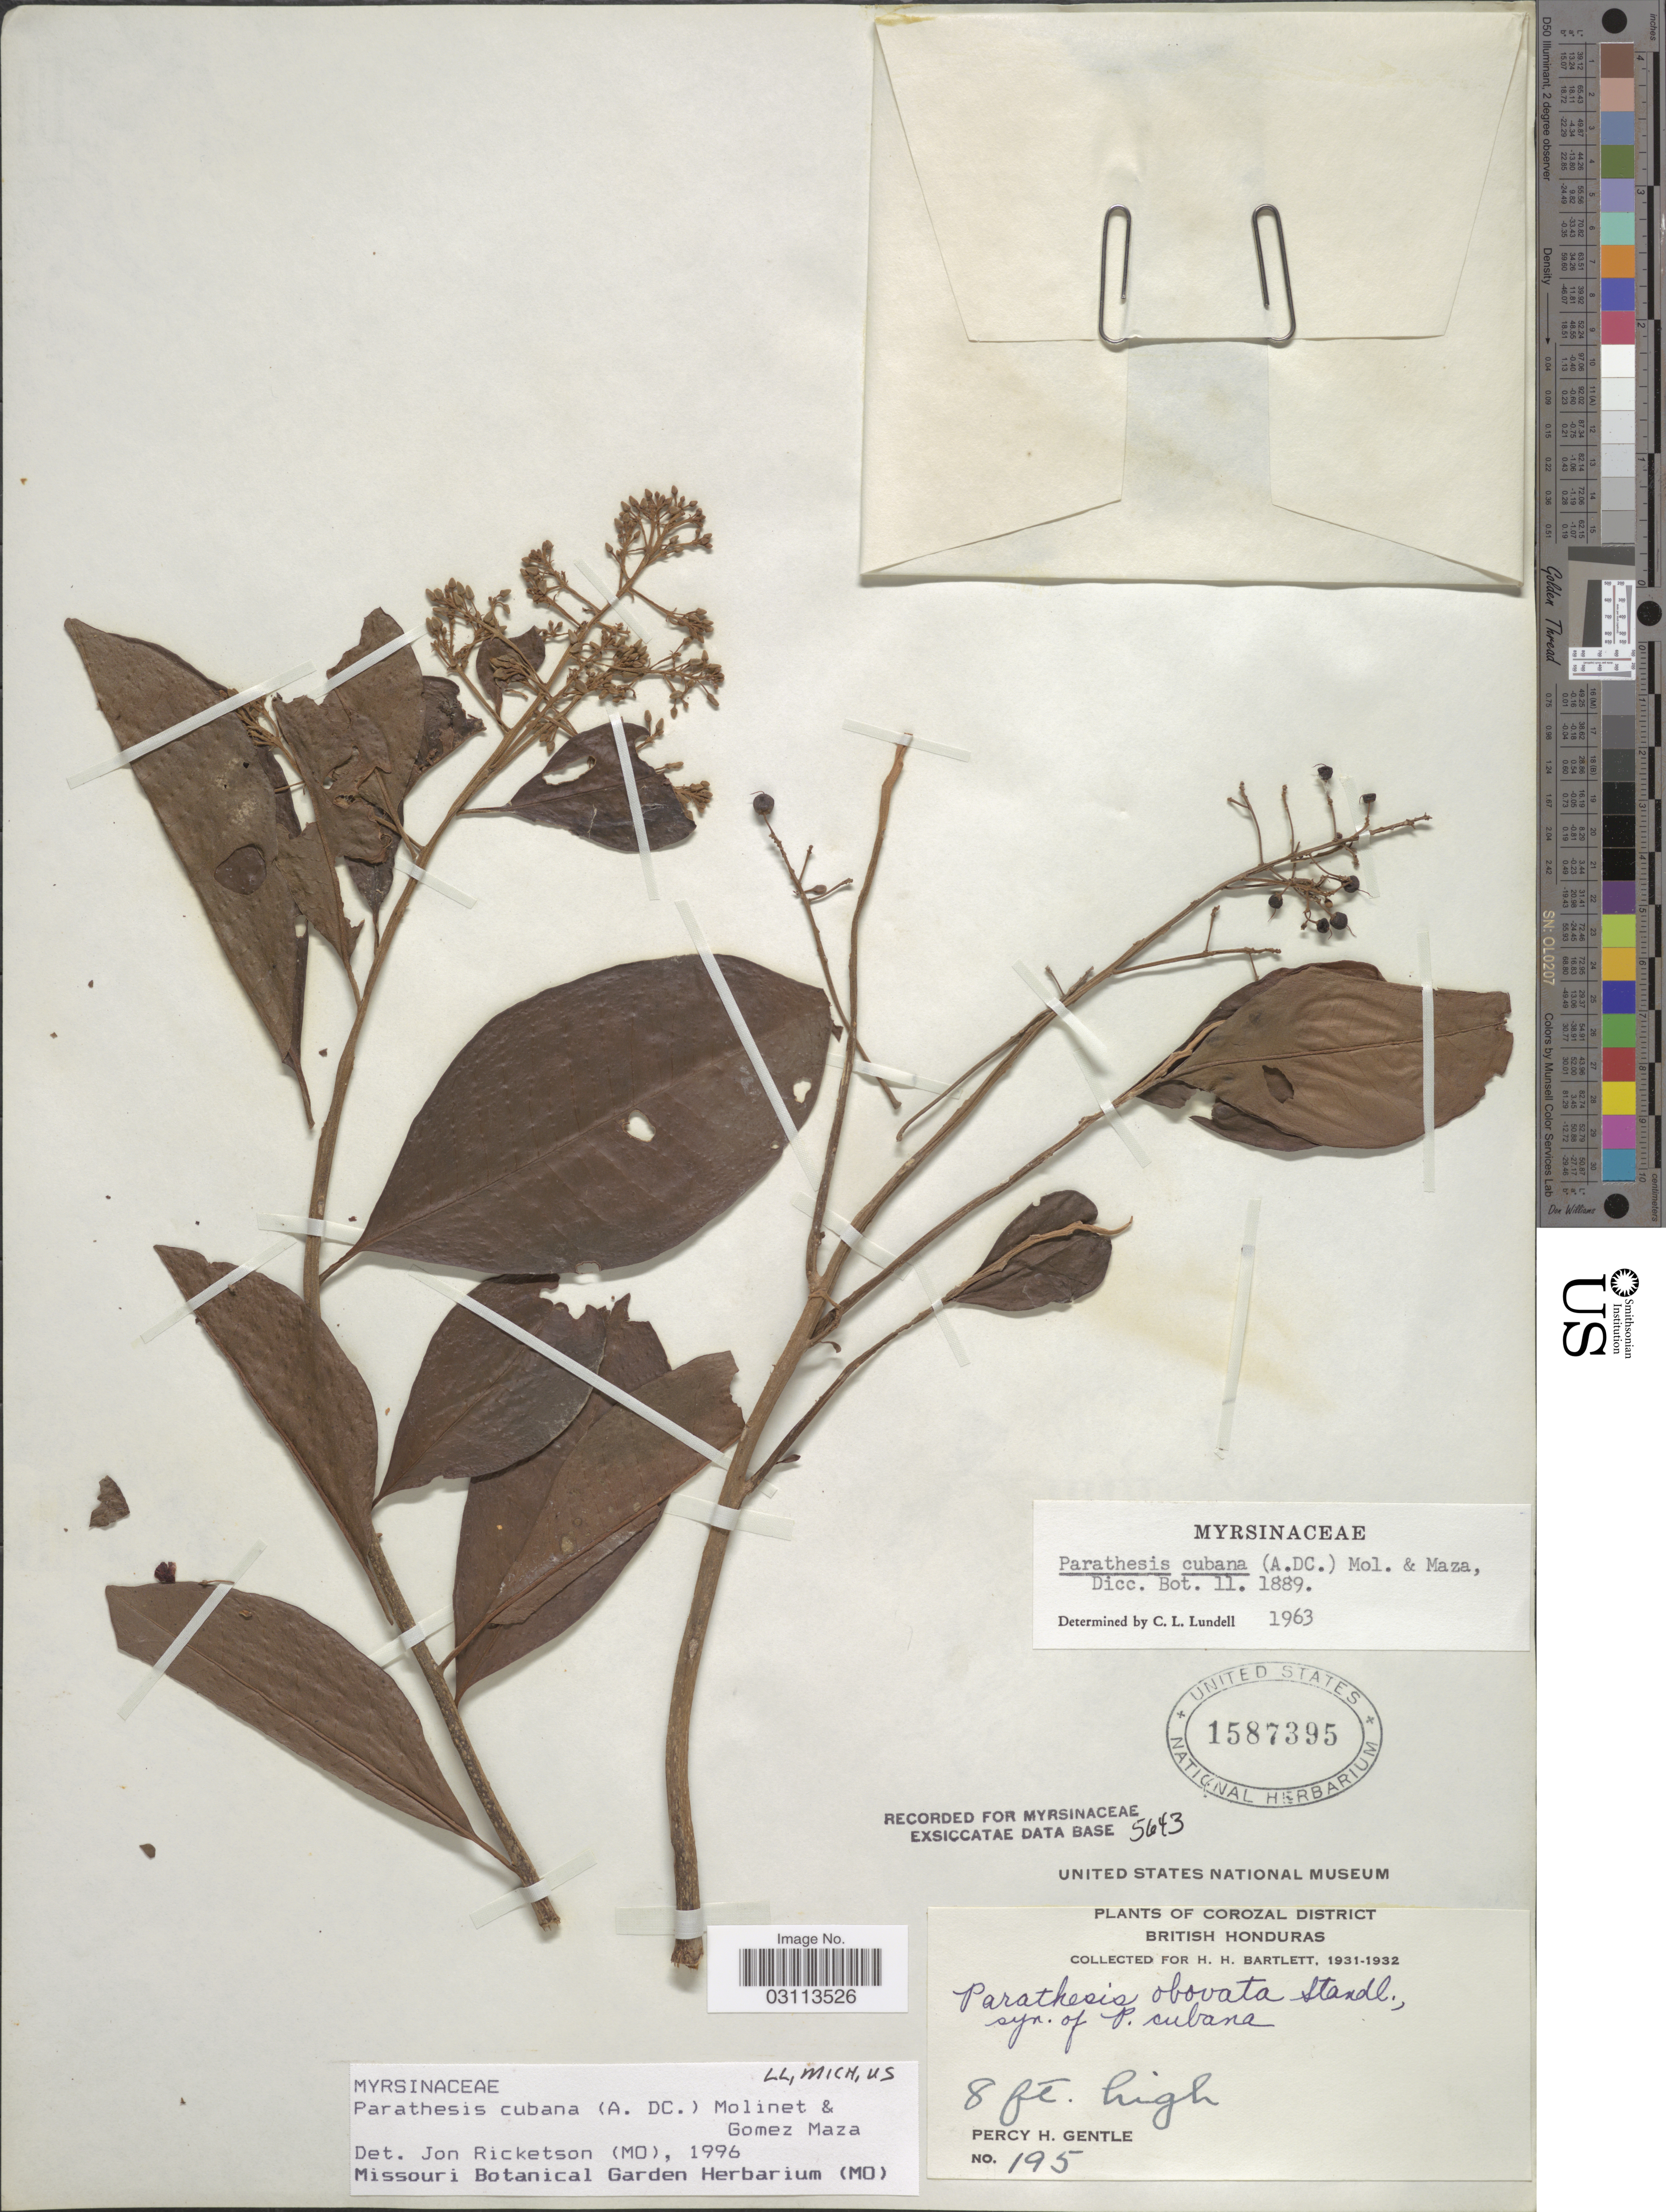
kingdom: Plantae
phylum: Tracheophyta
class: Magnoliopsida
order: Ericales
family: Primulaceae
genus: Parathesis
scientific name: Parathesis cubana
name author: (A. DC.) Molinet & M. Gómez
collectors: P. H. Gentle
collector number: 195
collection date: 1931/1932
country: Belize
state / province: Corozal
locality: Corozal District. British Honduras.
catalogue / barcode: US 1587395